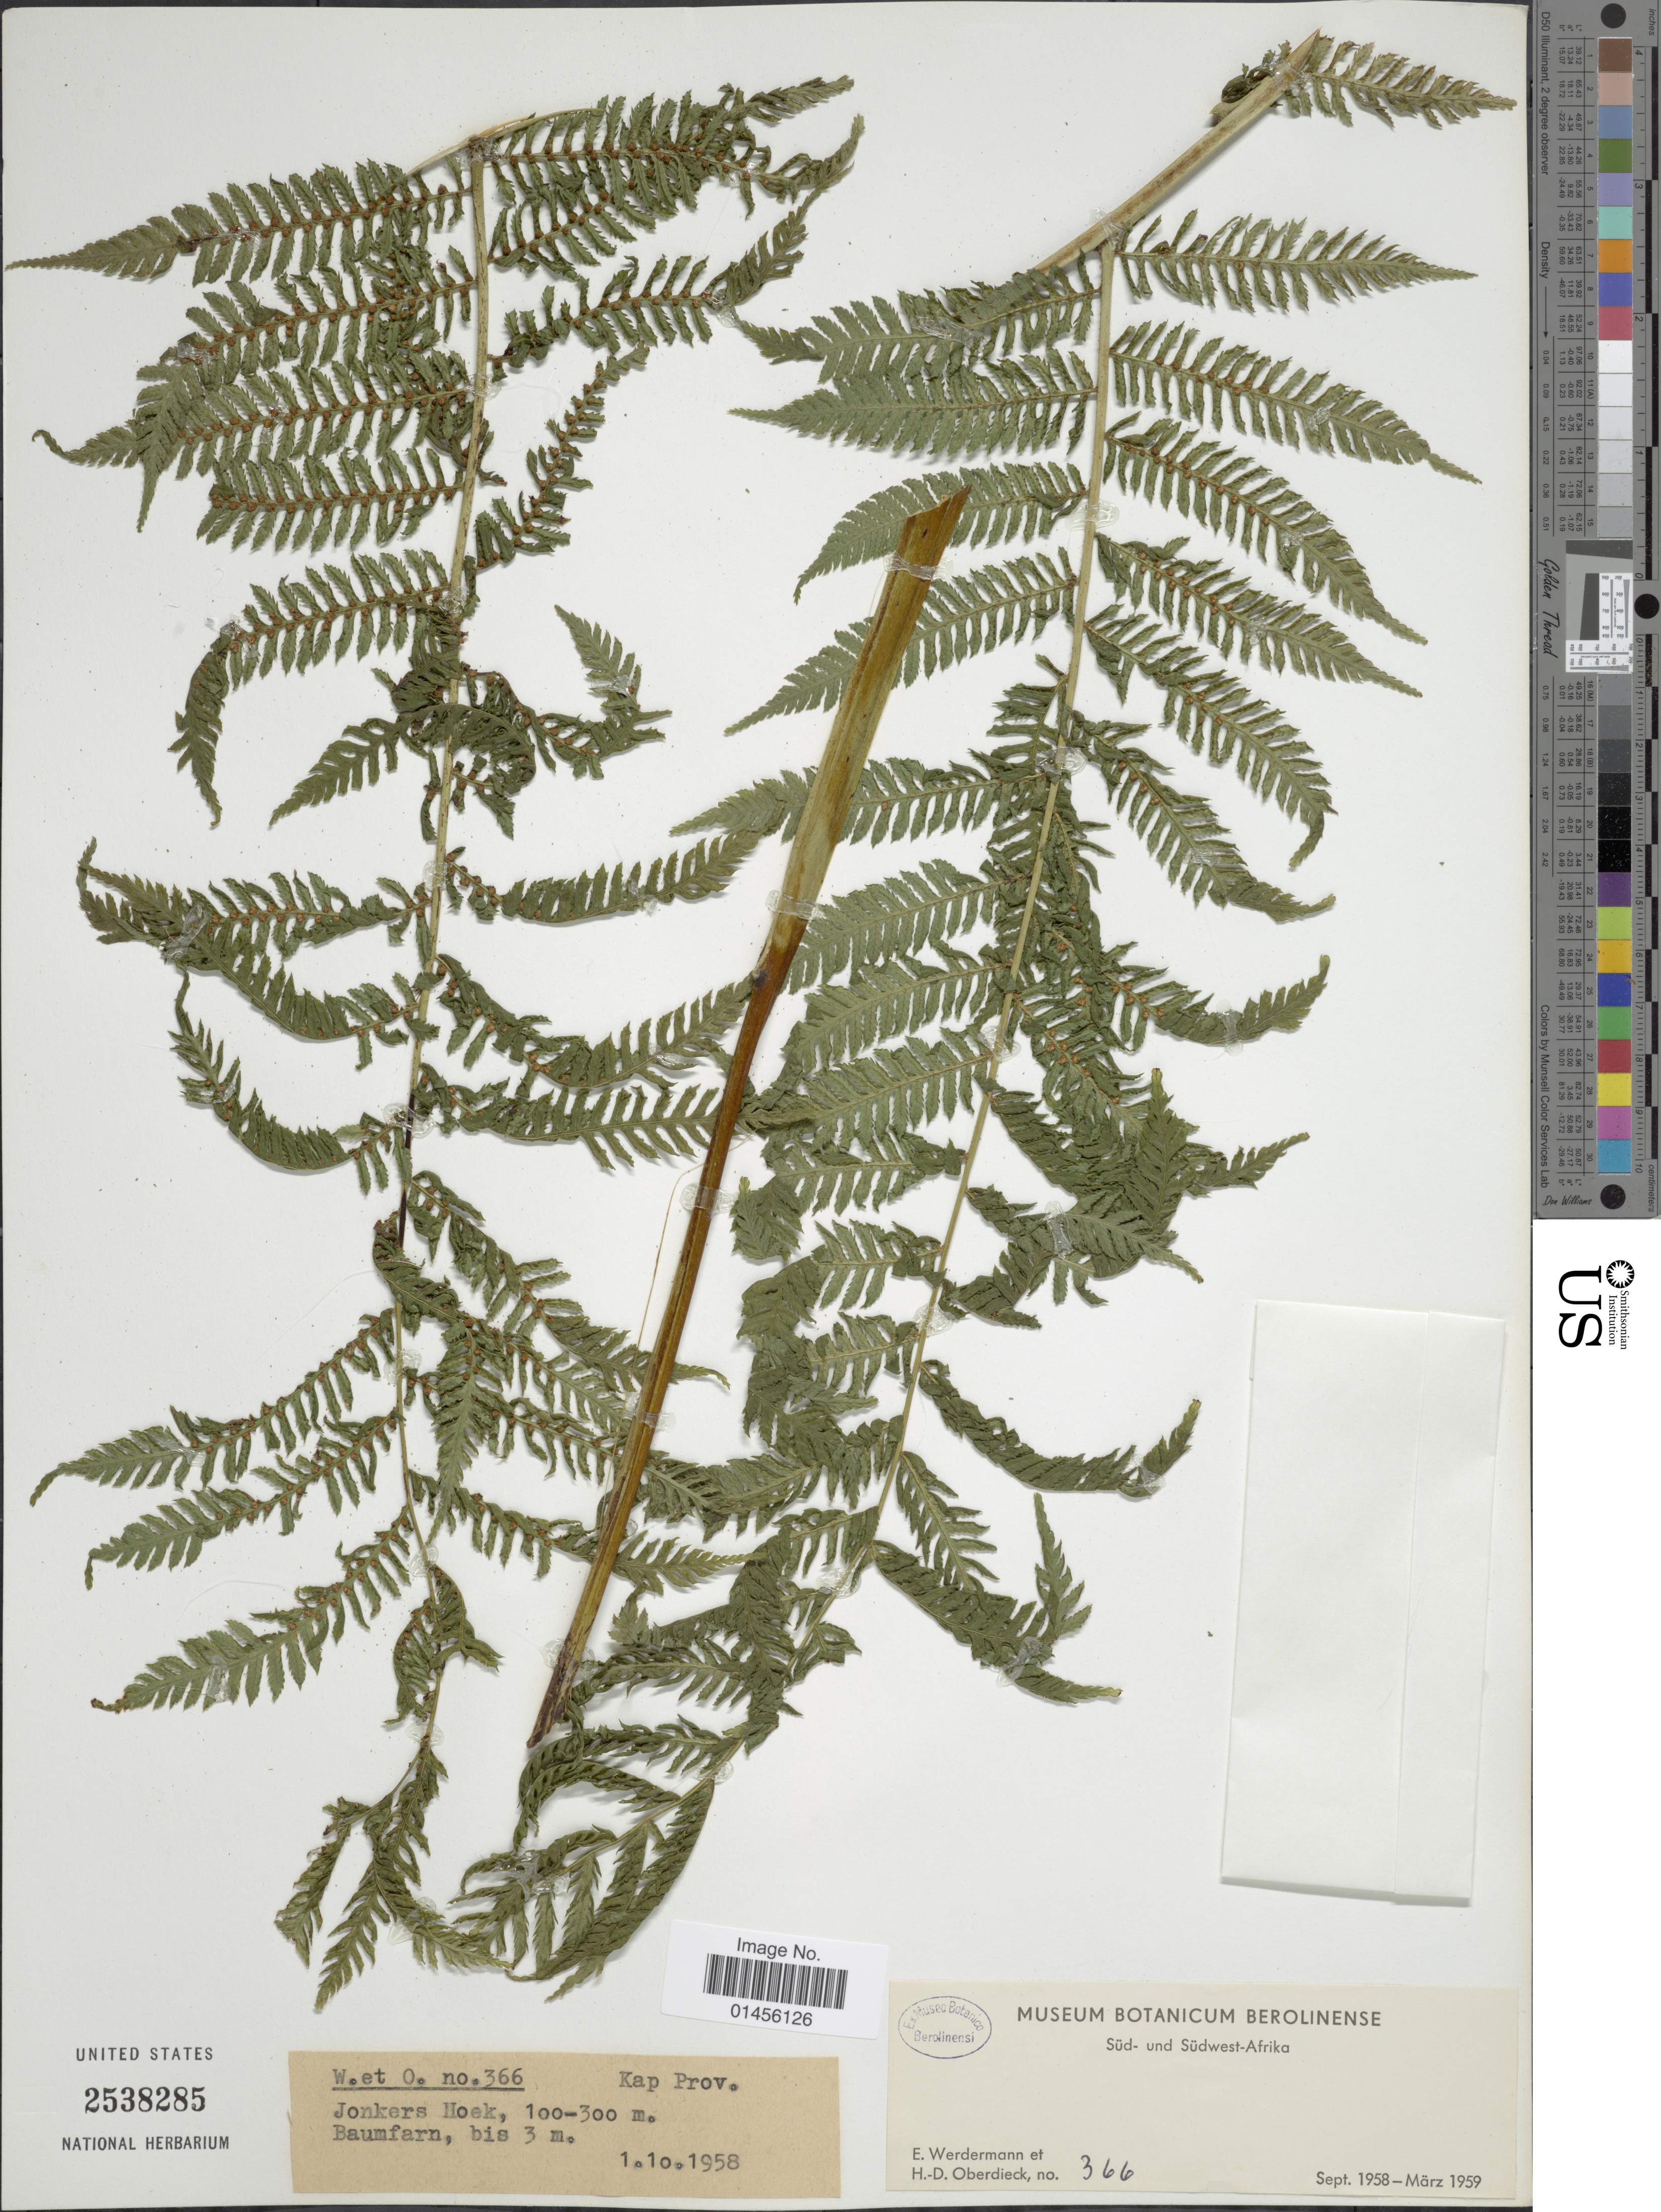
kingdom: Plantae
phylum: Tracheophyta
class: Polypodiopsida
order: Cyatheales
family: Cyatheaceae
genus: Alsophila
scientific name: Alsophila sp.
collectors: E. Werdermann & H. Oberdieck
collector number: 366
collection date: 1958-10-01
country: South Africa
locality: Süd- und Südwest-Afrika, Kap Prov. Jonkers Hoek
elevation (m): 100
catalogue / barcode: US 2538285